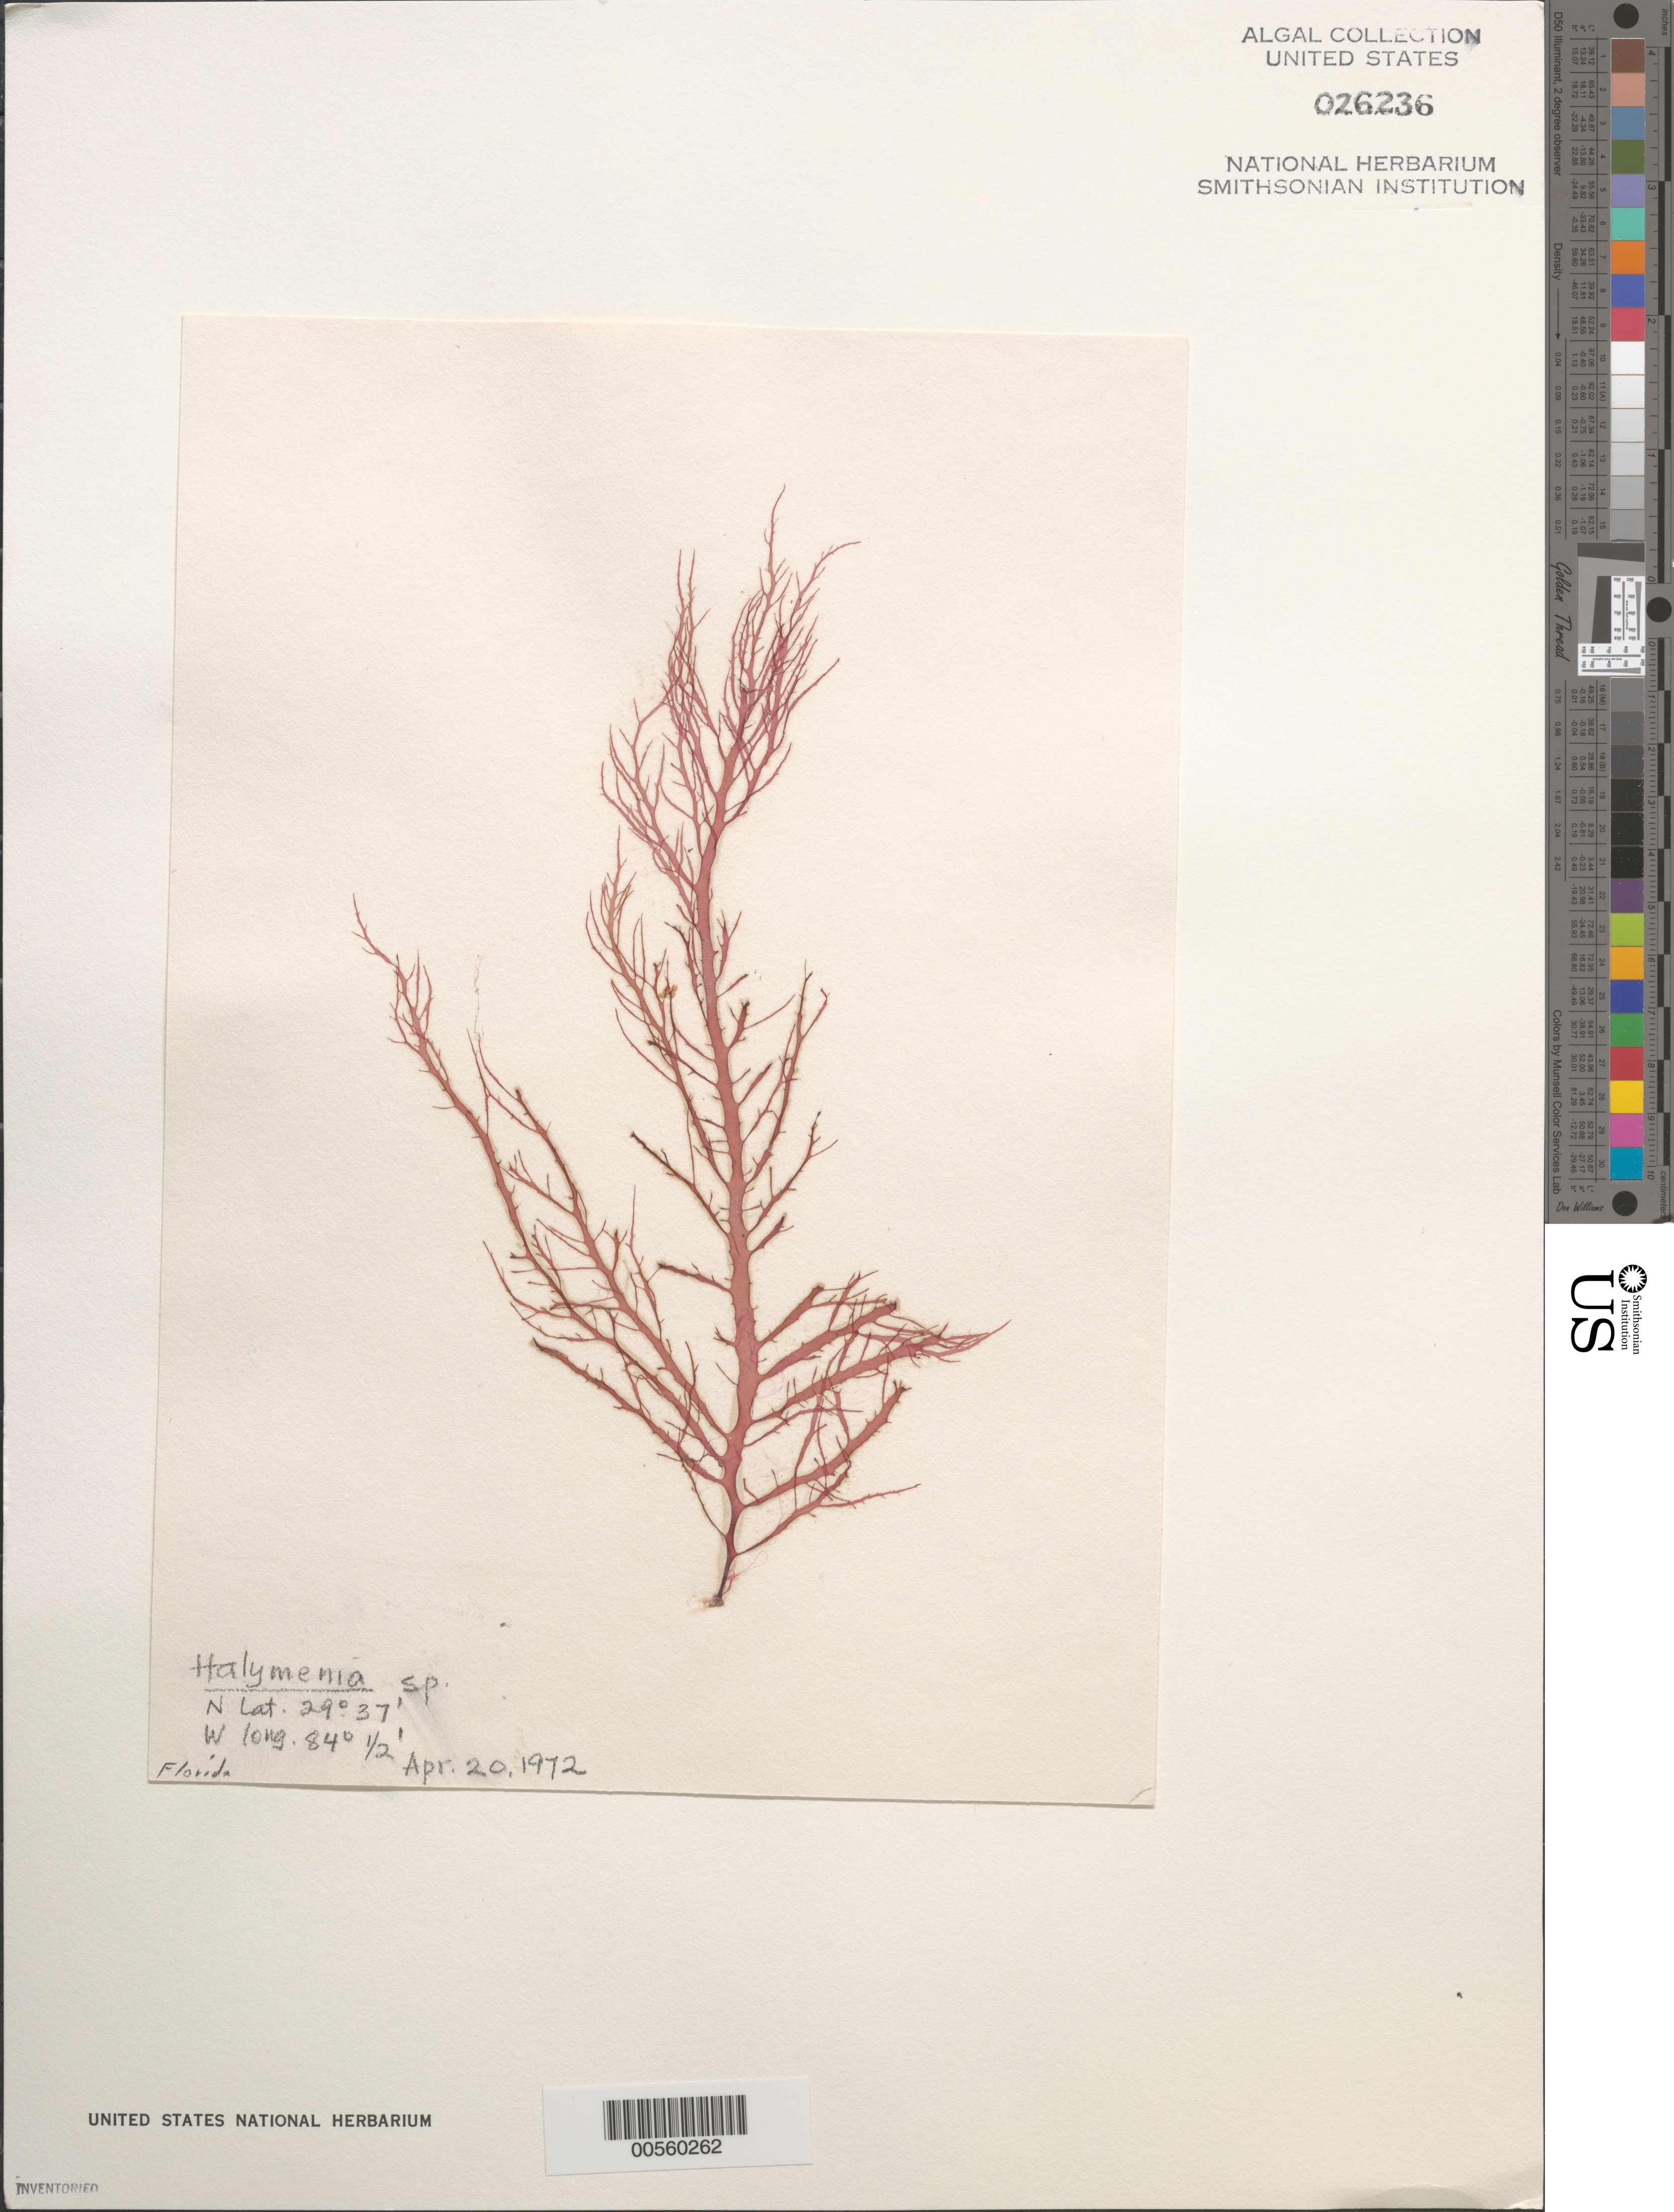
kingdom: Plantae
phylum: Rhodophyta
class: Florideophyceae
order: Halymeniales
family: Halymeniaceae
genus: Halymenia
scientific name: Halymenia sp.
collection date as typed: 20 Apr 1972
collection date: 1972-04-20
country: United States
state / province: Florida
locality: Off Apalachee Bay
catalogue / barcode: US 26236